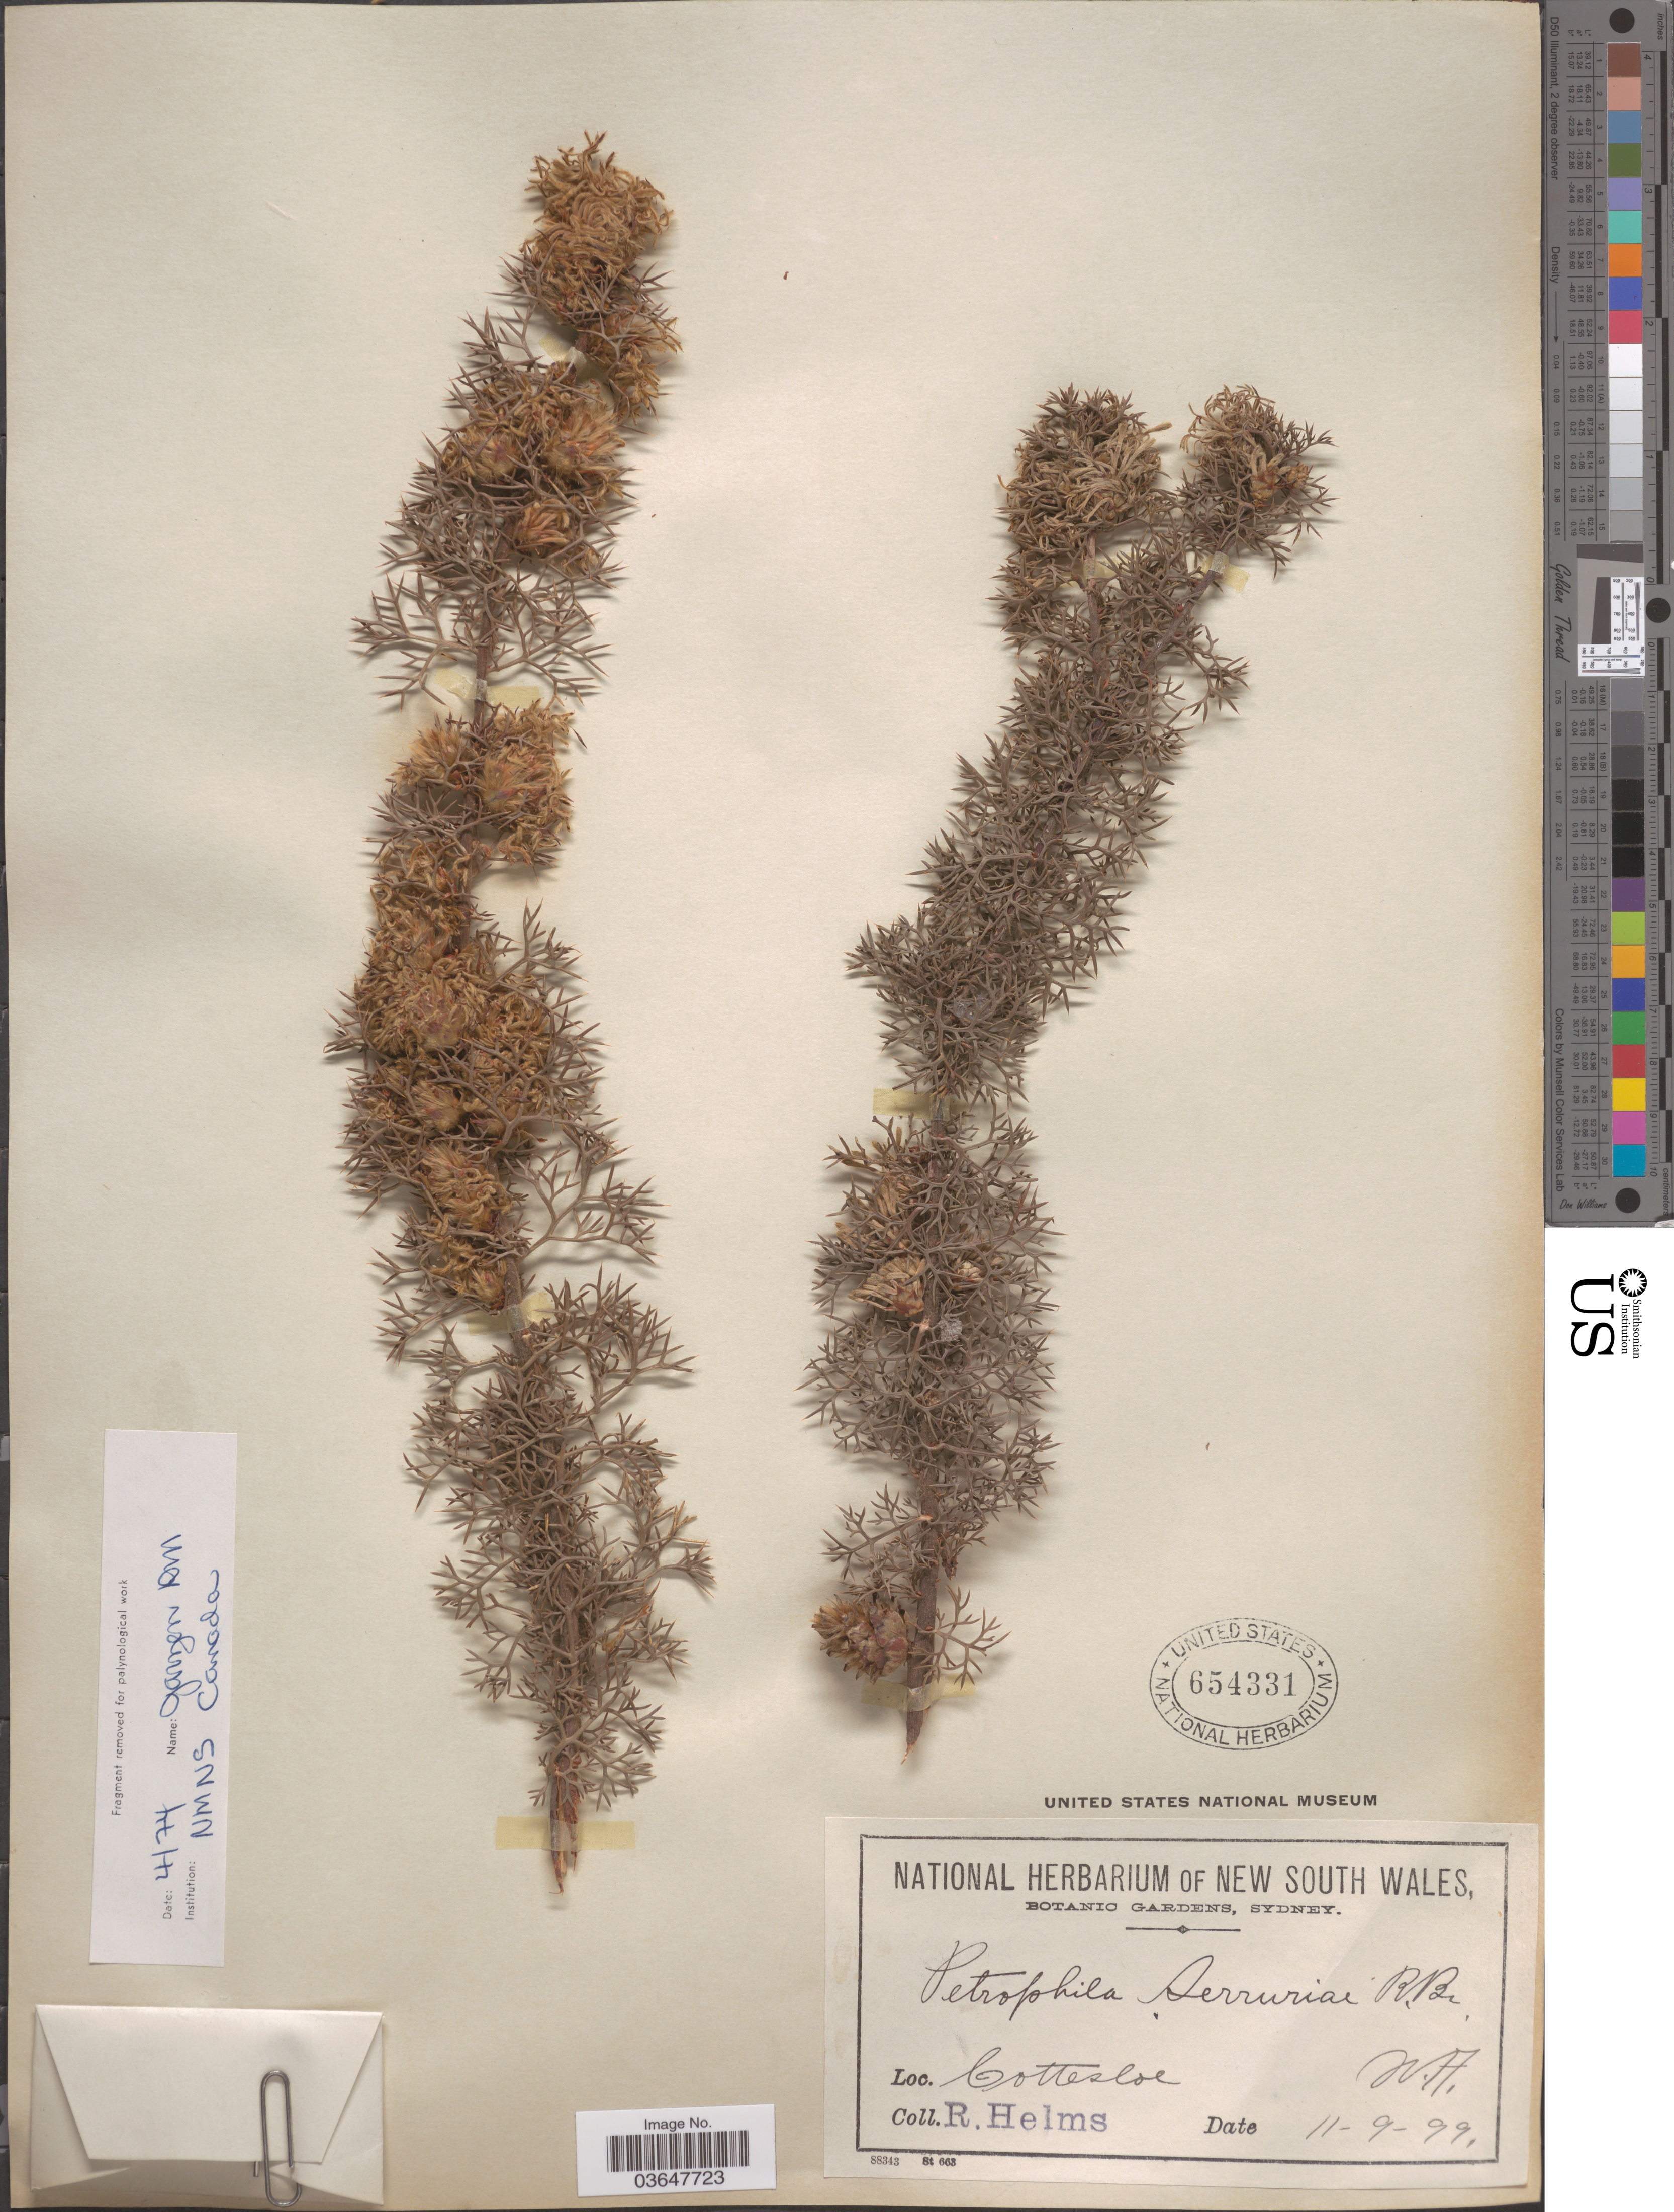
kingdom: Plantae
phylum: Tracheophyta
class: Magnoliopsida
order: Proteales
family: Proteaceae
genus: Petrophile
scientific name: Petrophile serruriae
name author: R. Br.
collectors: R. Helms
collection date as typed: Transcribed d/m/y: 11/9/99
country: Australia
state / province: Western Australia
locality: Cottesloe. W. A.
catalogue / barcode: US 654331